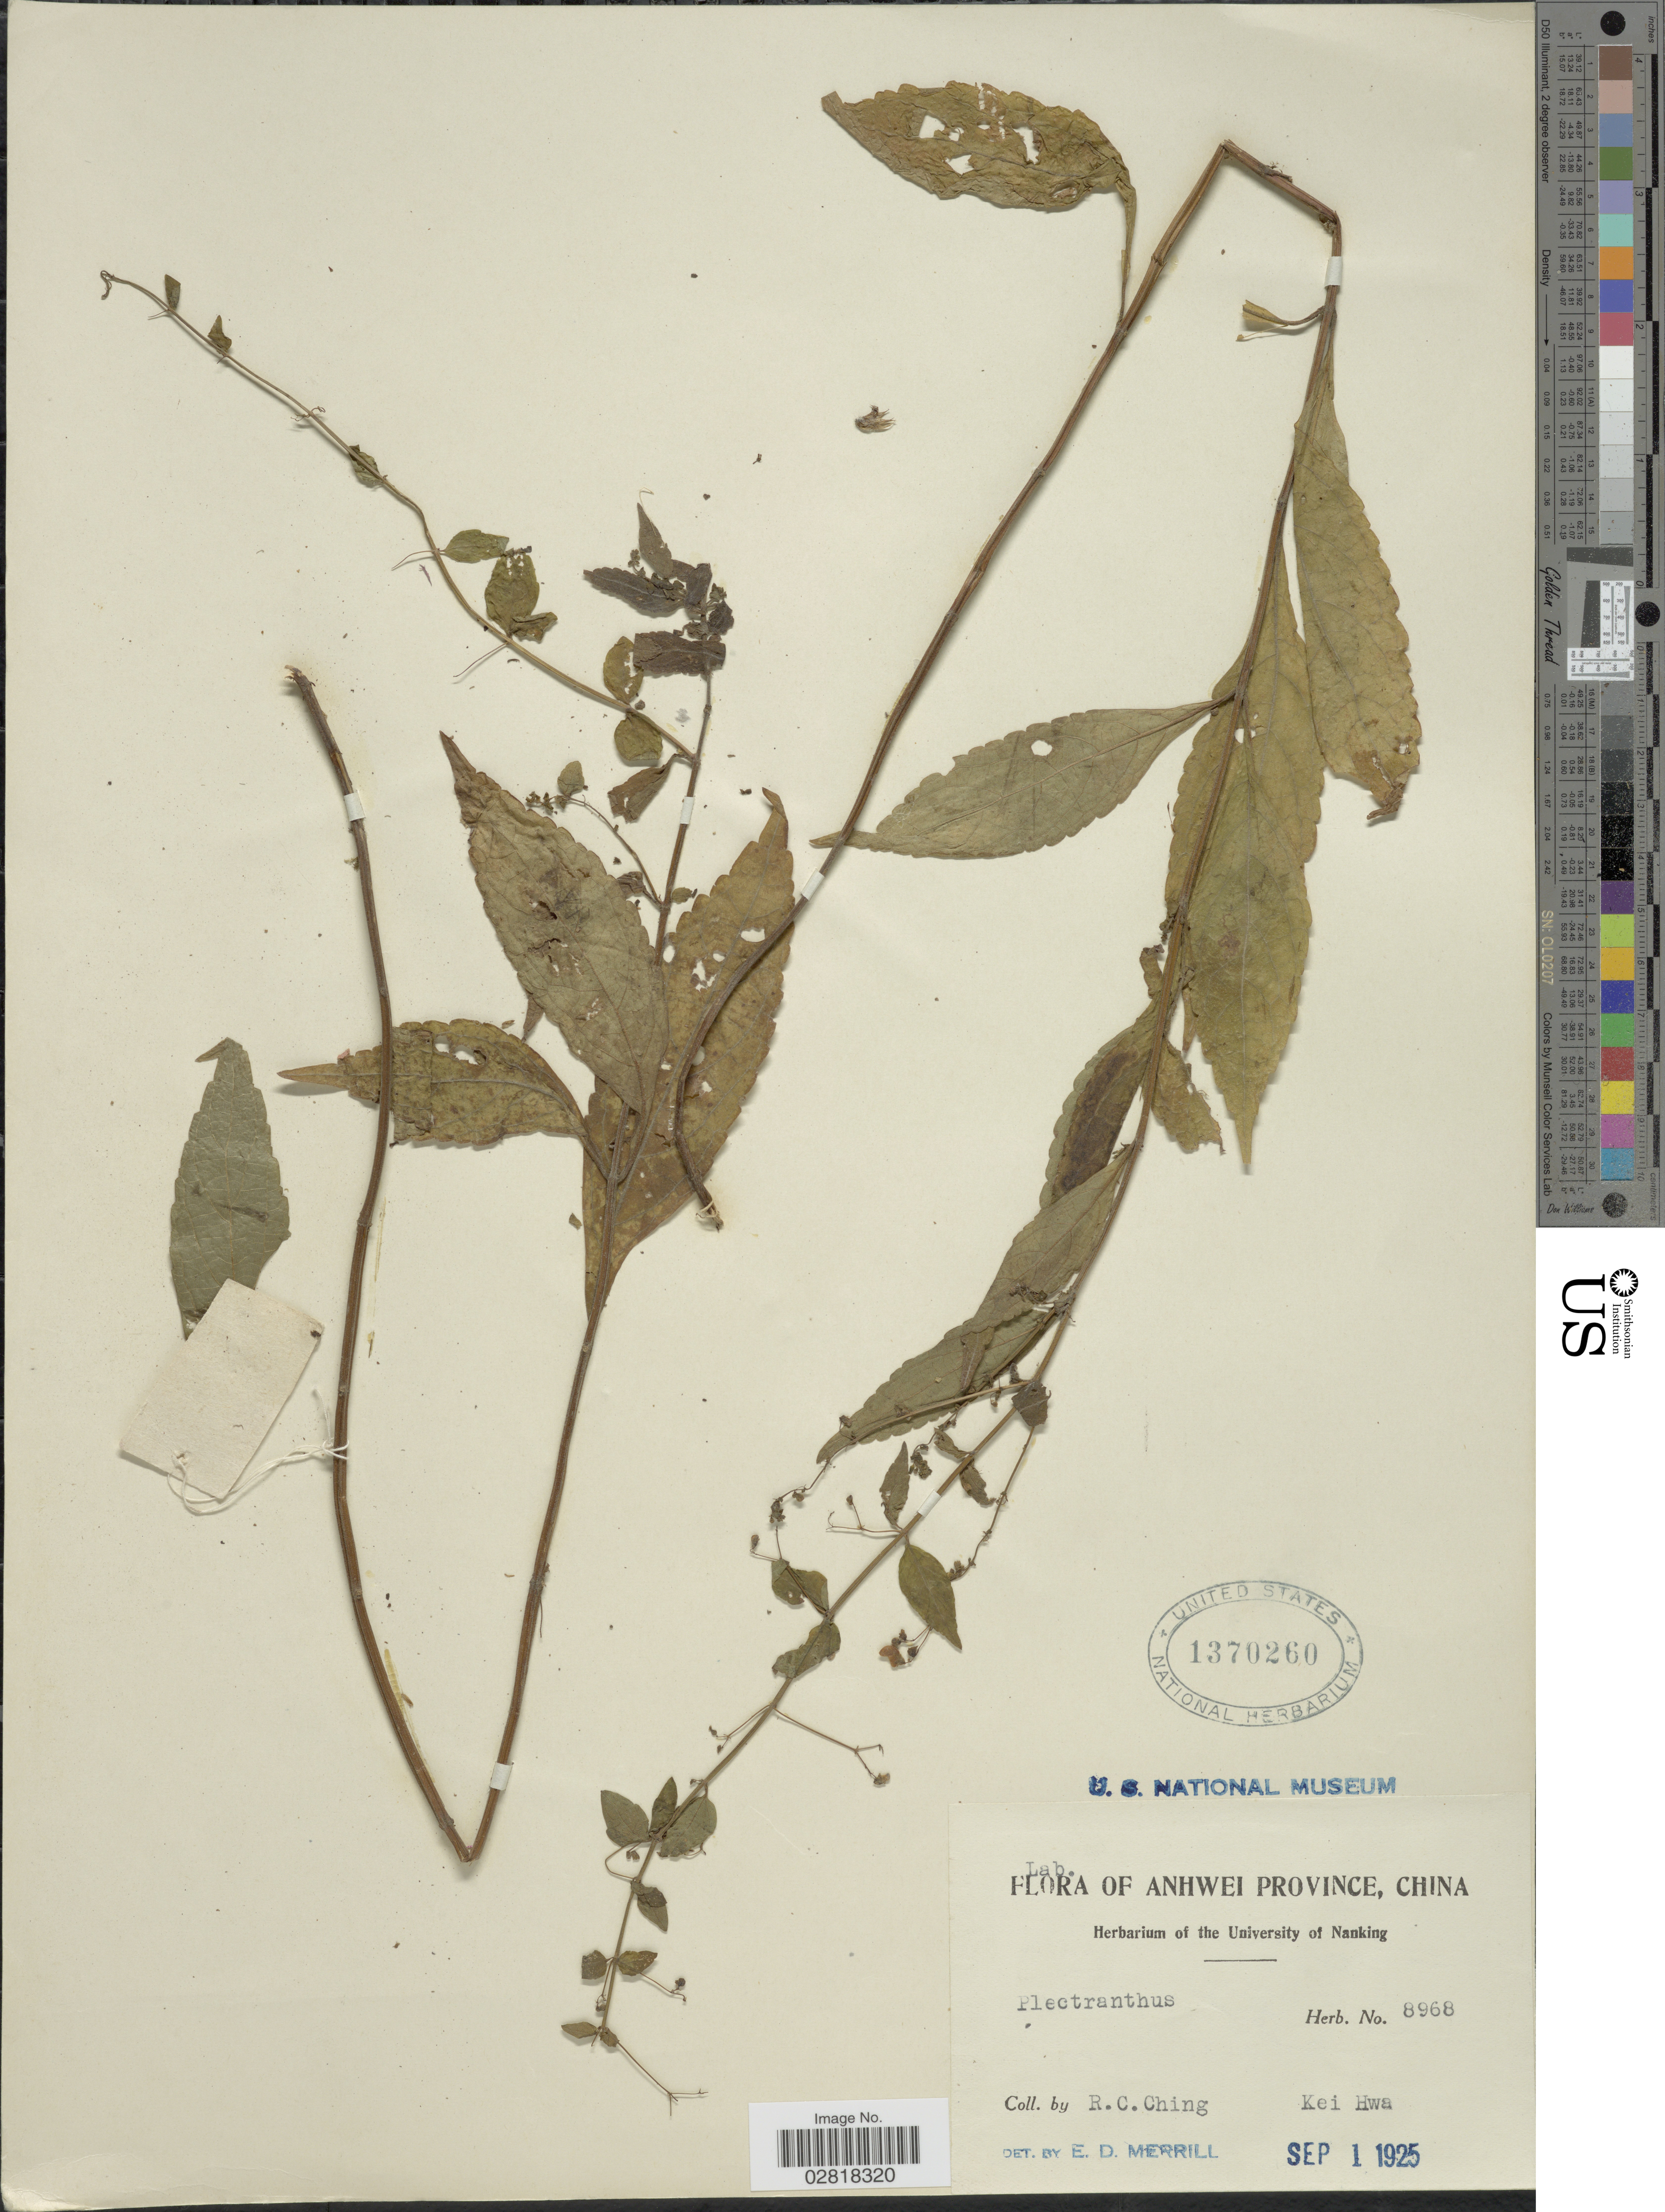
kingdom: Plantae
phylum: Tracheophyta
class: Magnoliopsida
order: Lamiales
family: Lamiaceae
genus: Plectranthus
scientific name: Plectranthus sp.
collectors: R. C. Ching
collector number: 8968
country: China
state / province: Anhui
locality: Anhwei Province, Kei Hwa.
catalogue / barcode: US 1370260